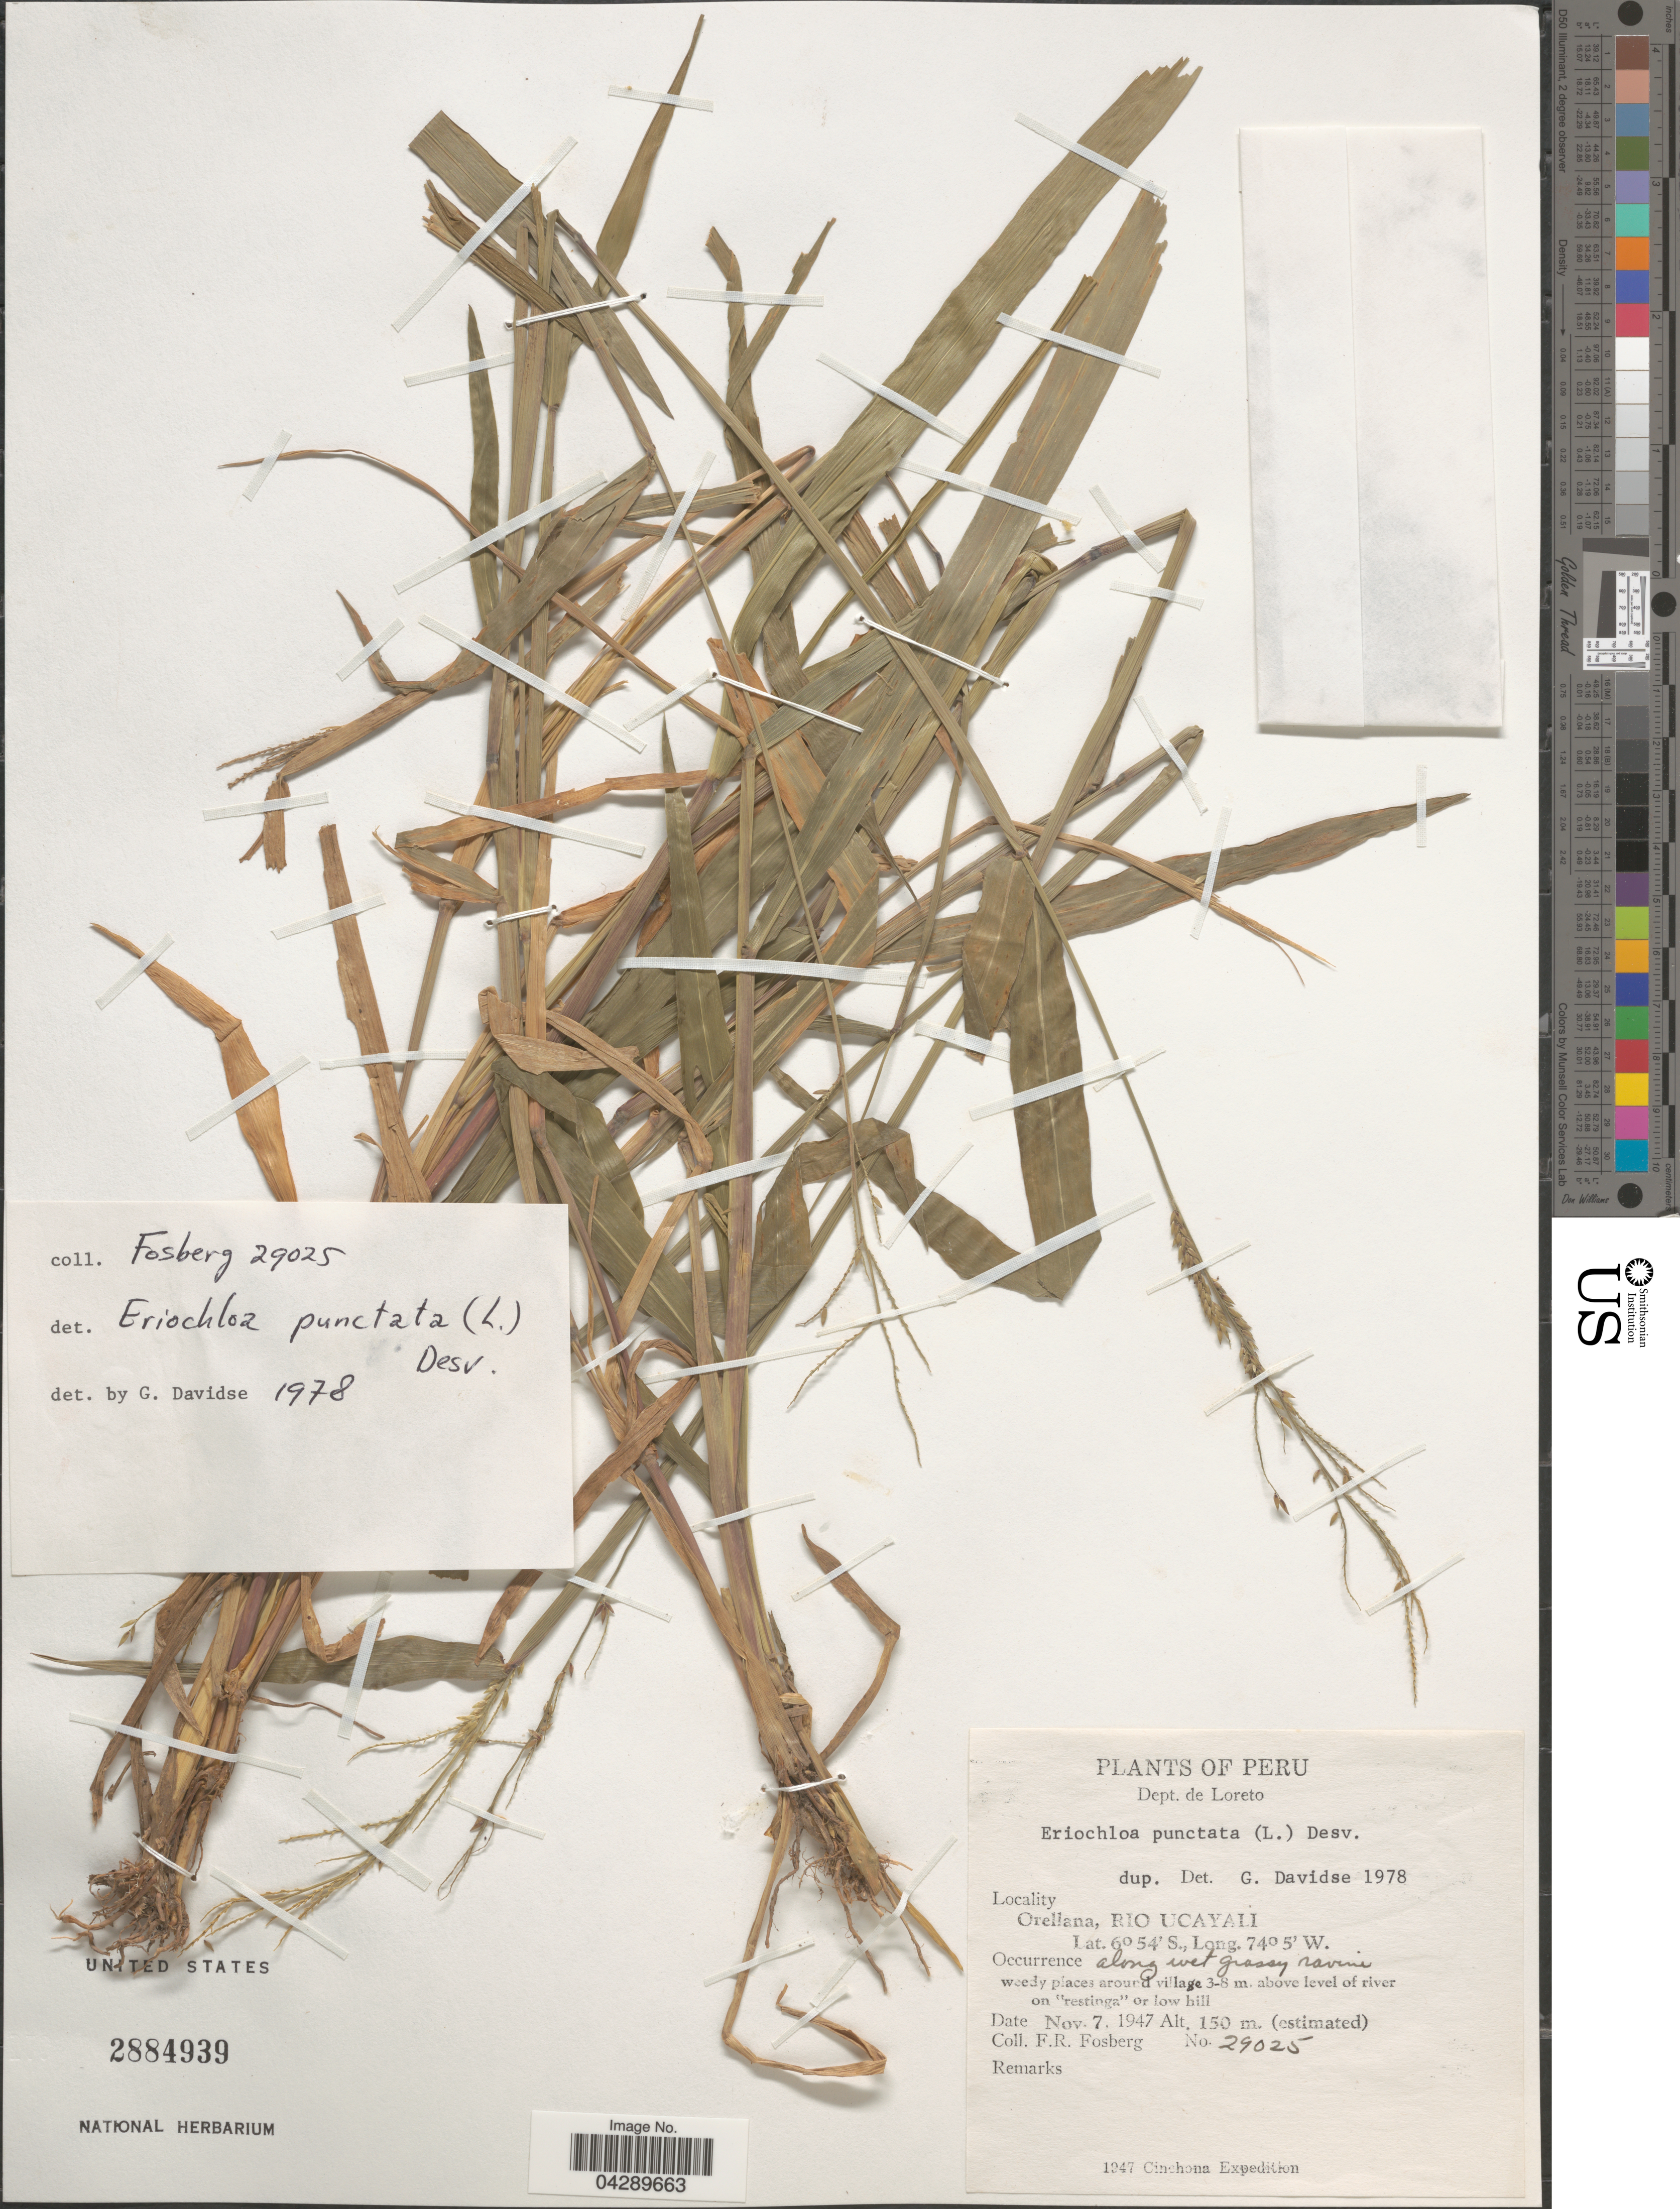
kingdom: Plantae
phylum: Tracheophyta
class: Liliopsida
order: Poales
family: Poaceae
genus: Eriochloa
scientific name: Eriochloa punctata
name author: (L.) Desv. ex Ham.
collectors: F. R. Fosberg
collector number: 29025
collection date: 1947-11-07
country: Peru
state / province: Loreto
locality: Dept. de Loreto. Orellana, Rio Ucayali. 1947 Cinchona Expedition.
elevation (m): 150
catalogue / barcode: US 2884939